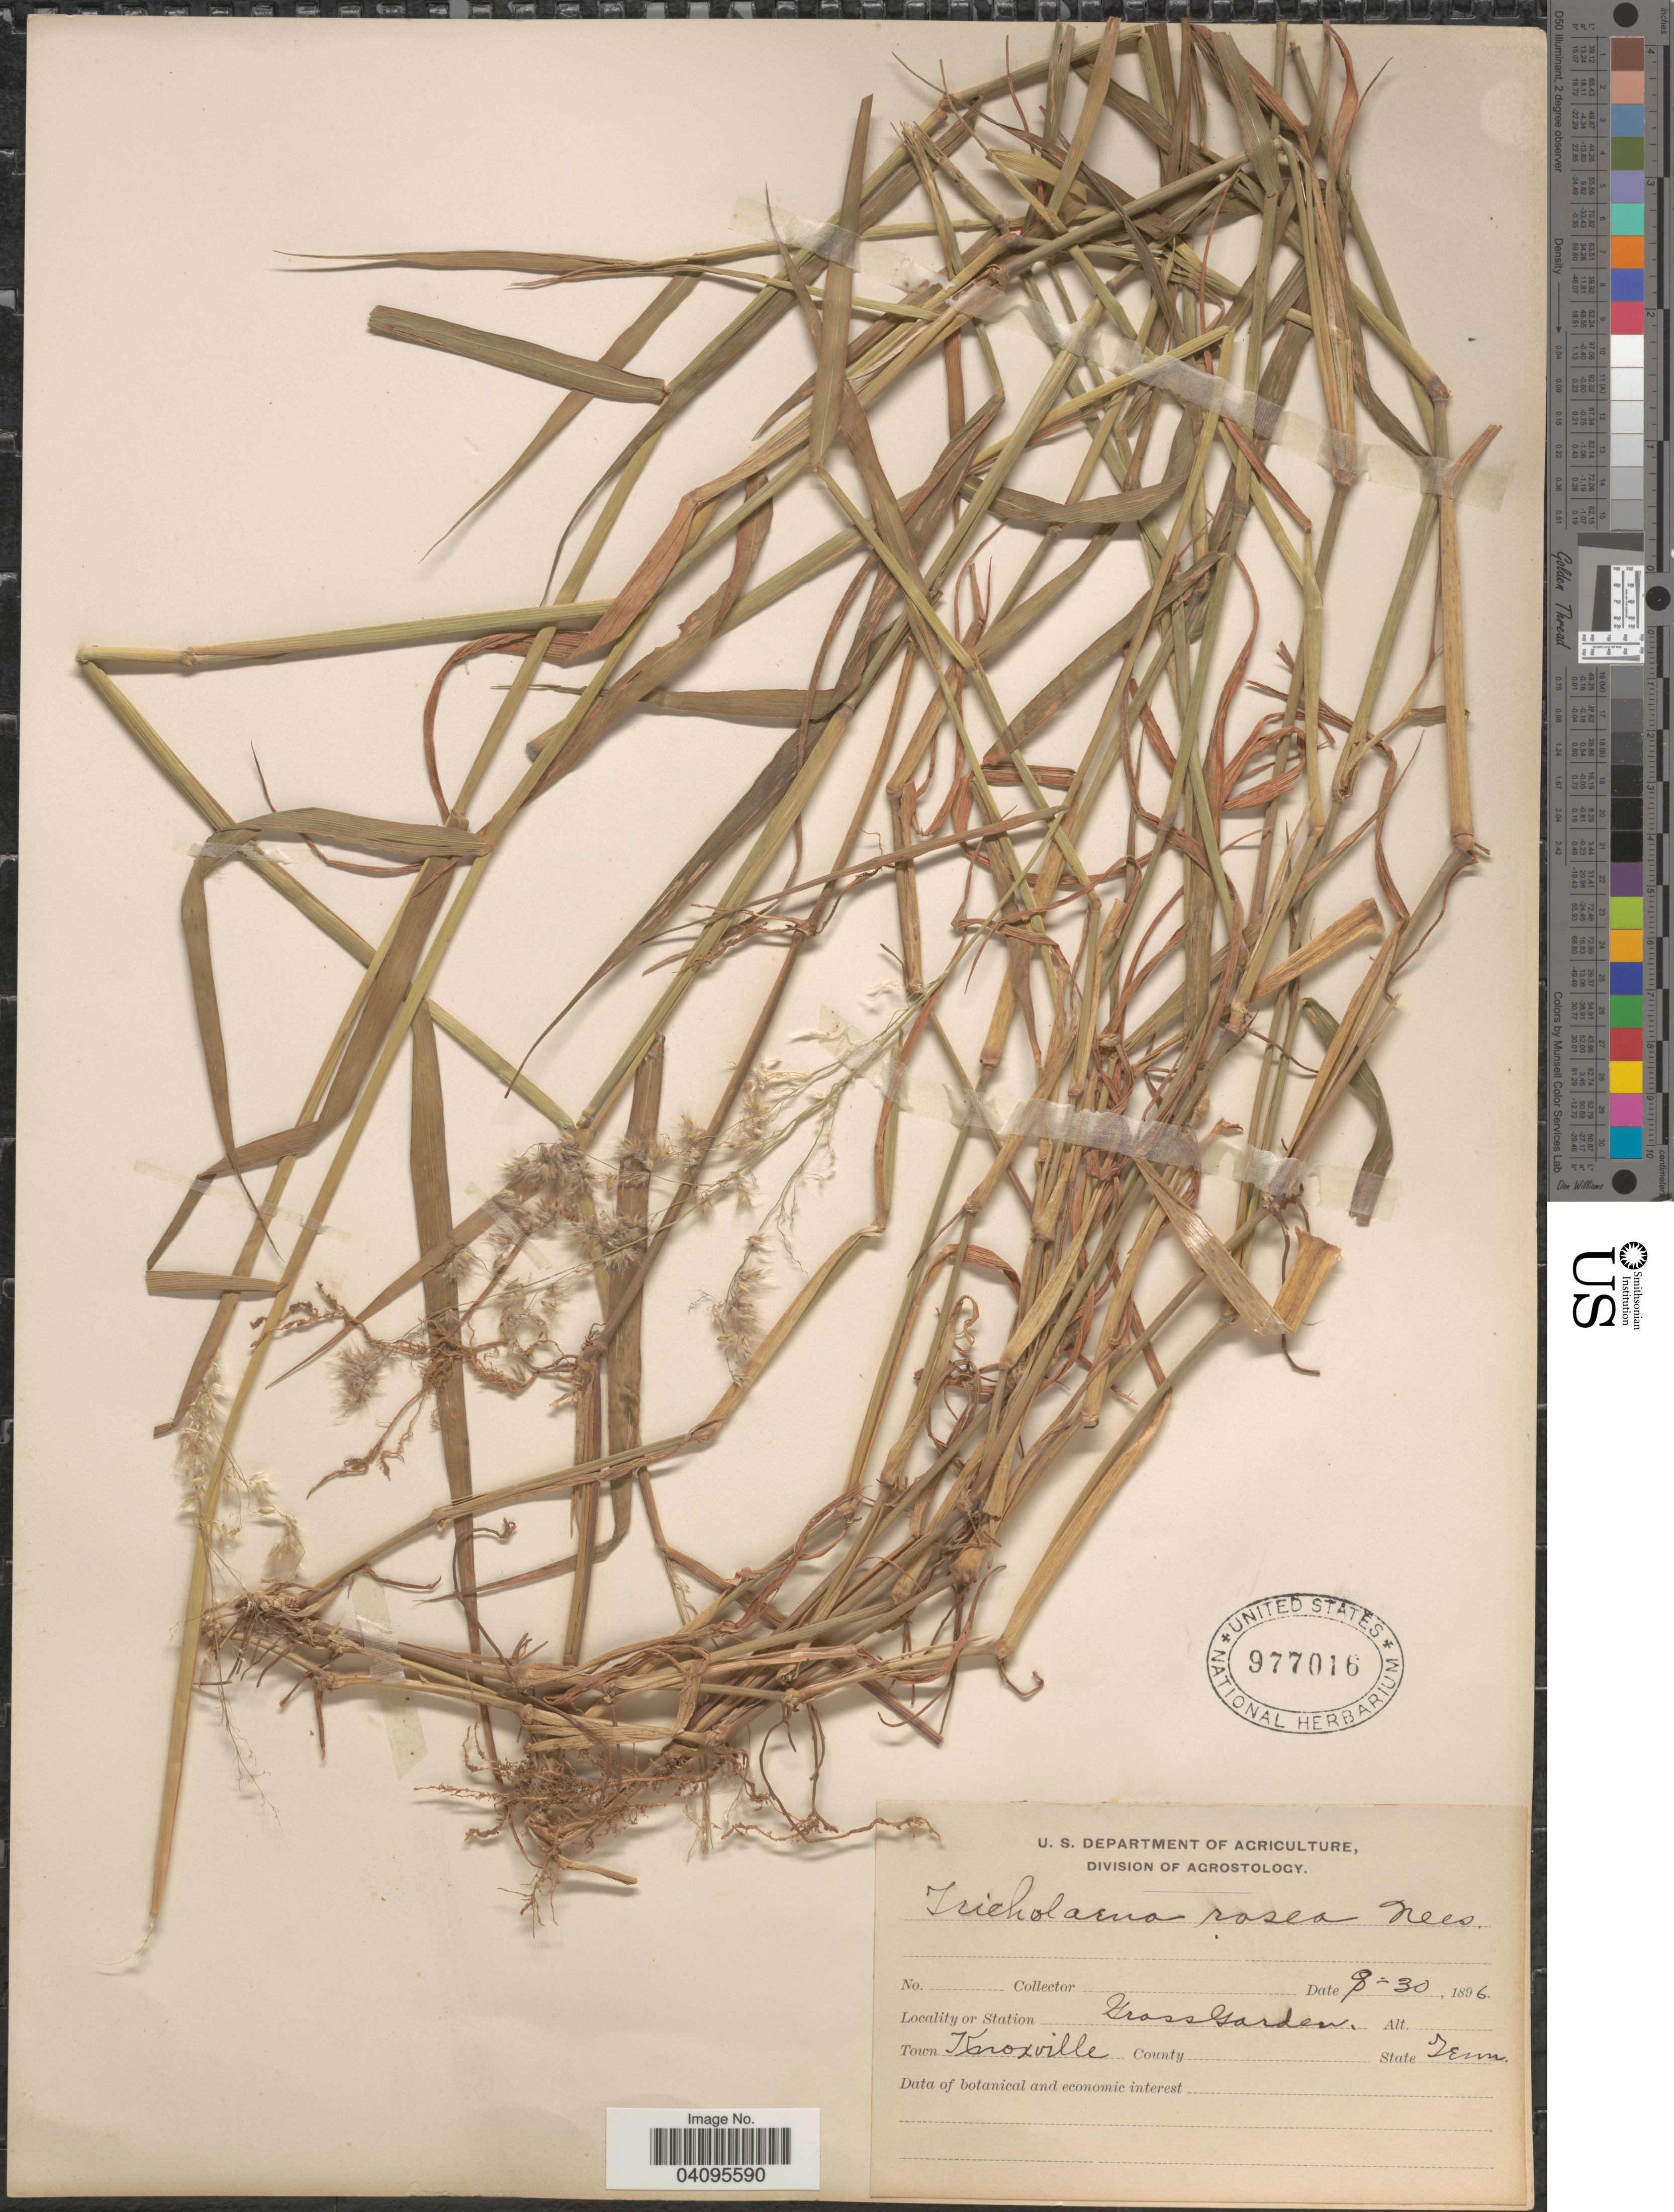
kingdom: Plantae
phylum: Tracheophyta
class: Liliopsida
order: Poales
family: Poaceae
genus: Melinis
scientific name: Melinis repens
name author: (Willd.) Zizka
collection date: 1896-09-30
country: United States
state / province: Tennessee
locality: Grass Garden. Town Knoxville.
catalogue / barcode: US 977016